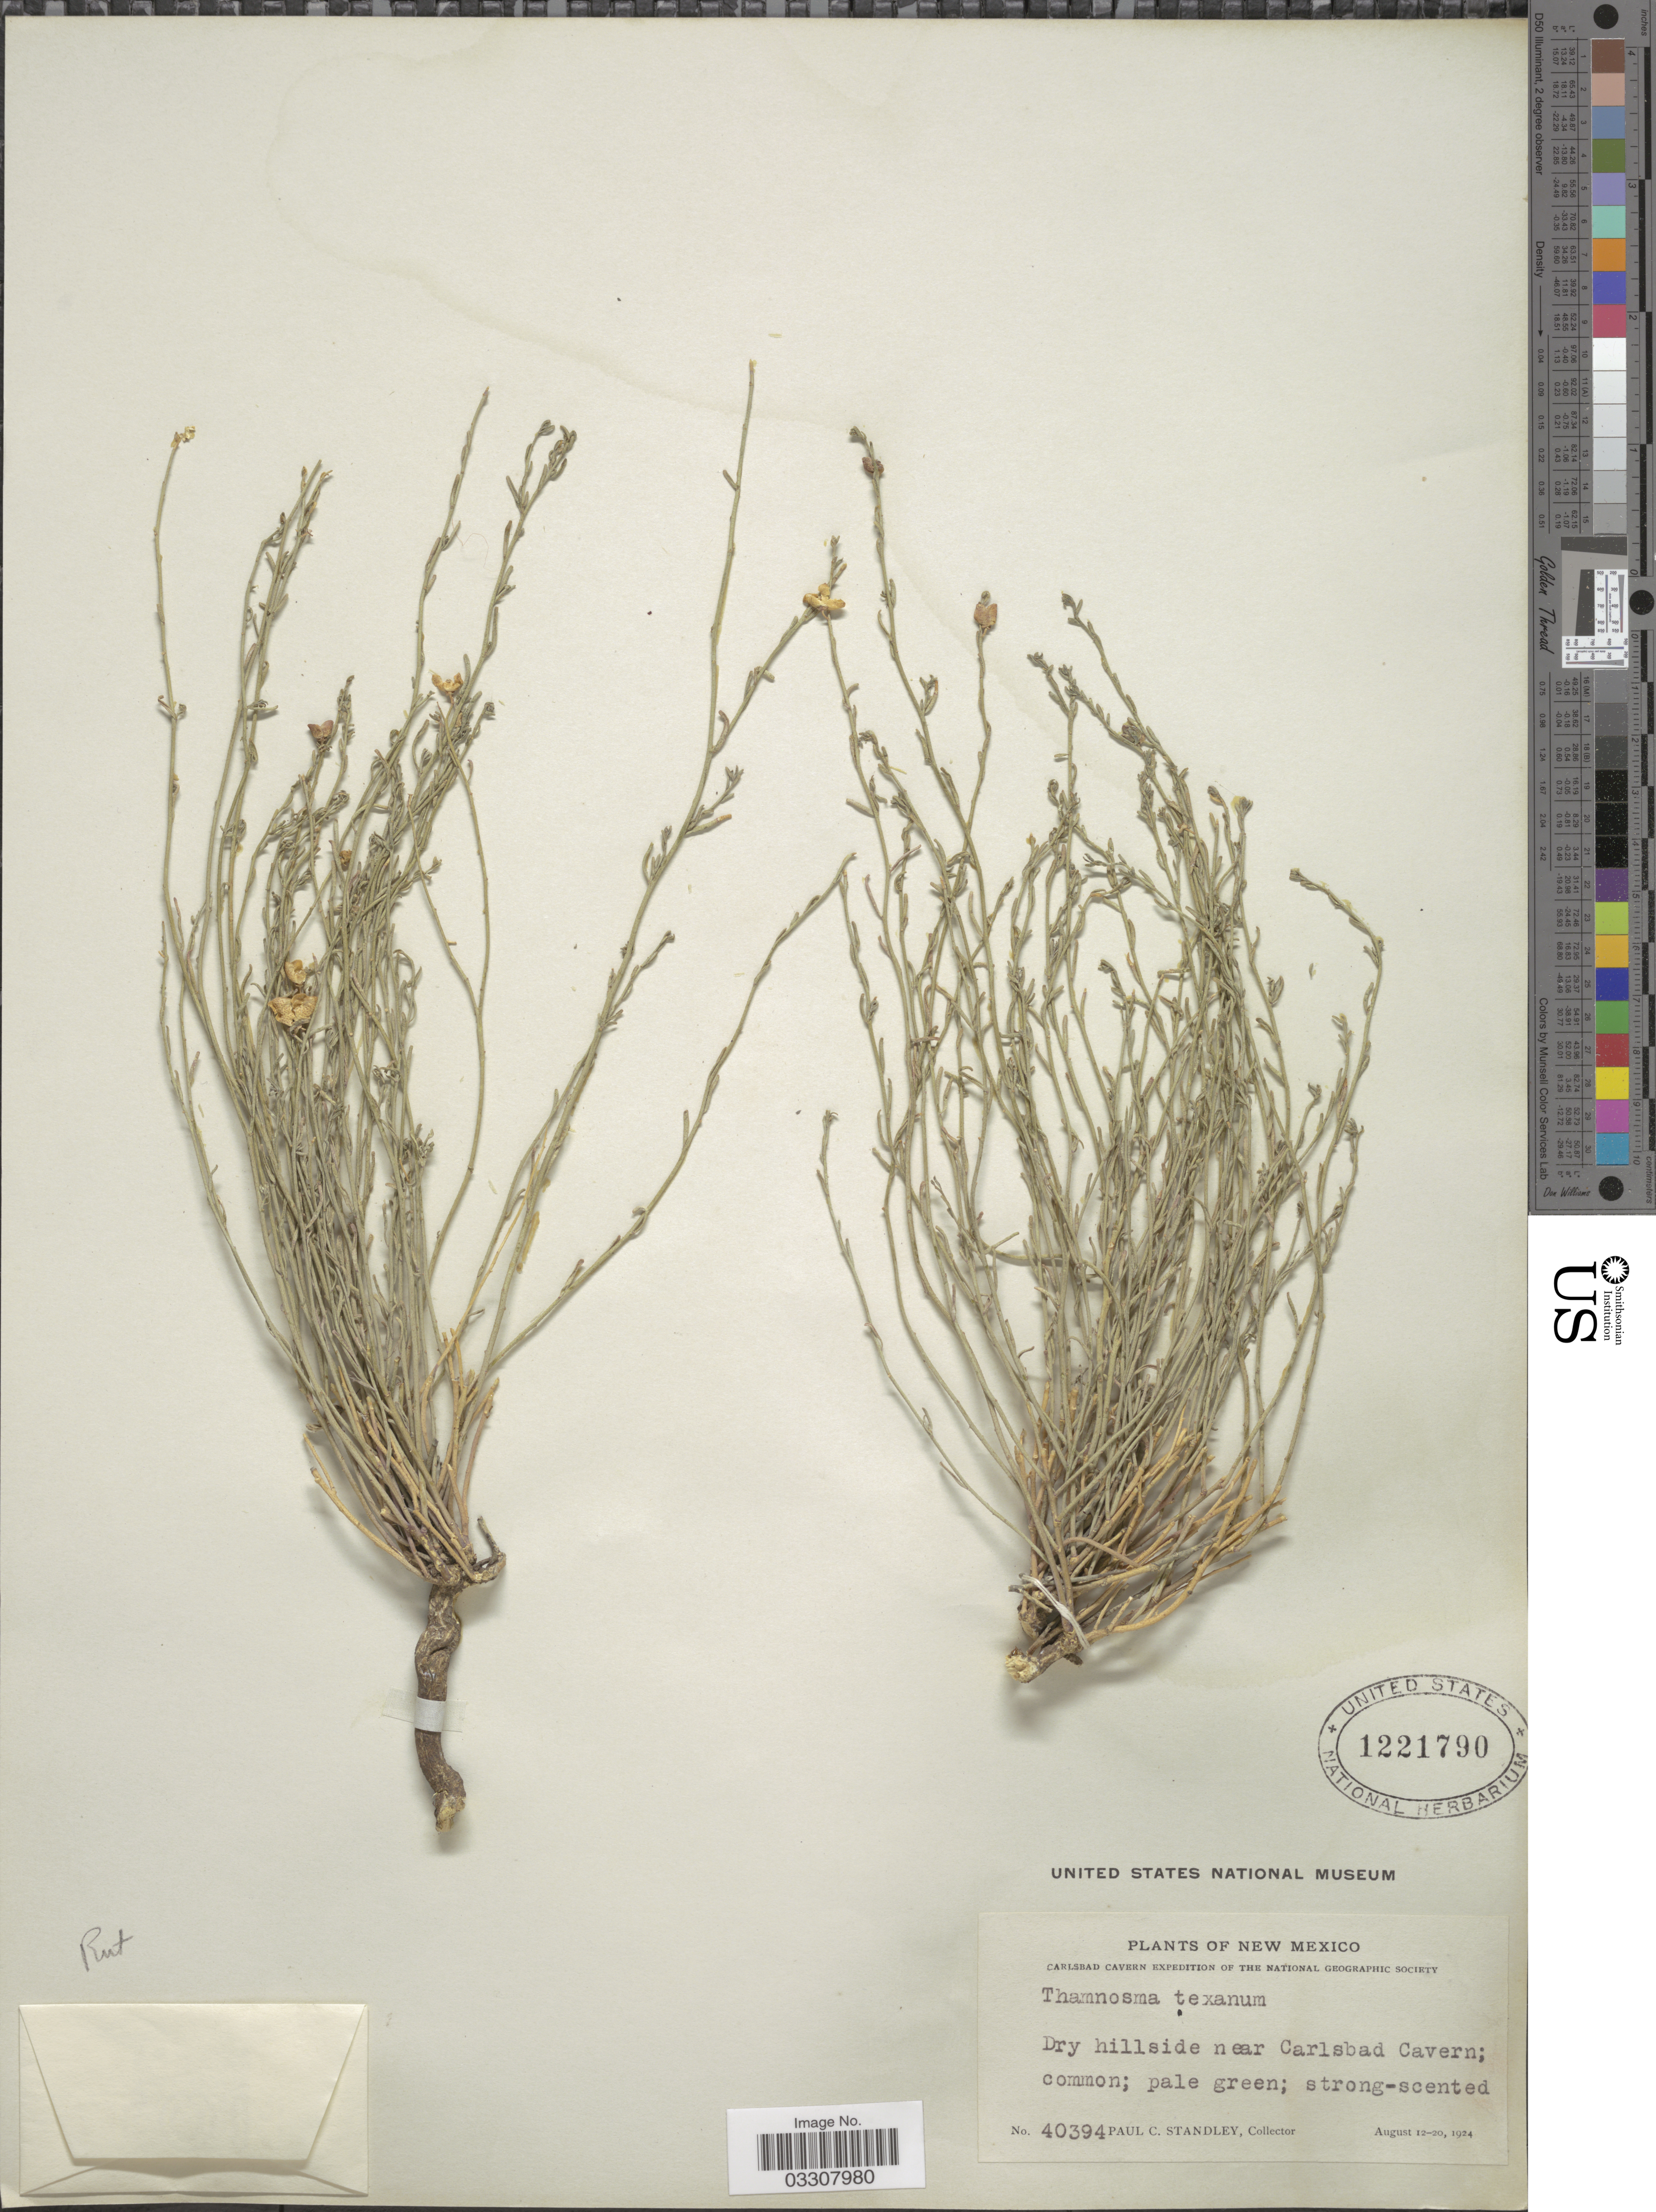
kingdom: Plantae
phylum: Tracheophyta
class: Magnoliopsida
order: Sapindales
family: Rutaceae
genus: Thamnosma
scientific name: Thamnosma texana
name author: (A. Gray) Torr.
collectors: P. C. Standley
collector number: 40394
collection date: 1924-08-12/1924-08-20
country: United States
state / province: New Mexico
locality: Dry hillside near Carlsbad Cavern.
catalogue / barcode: US 1221790